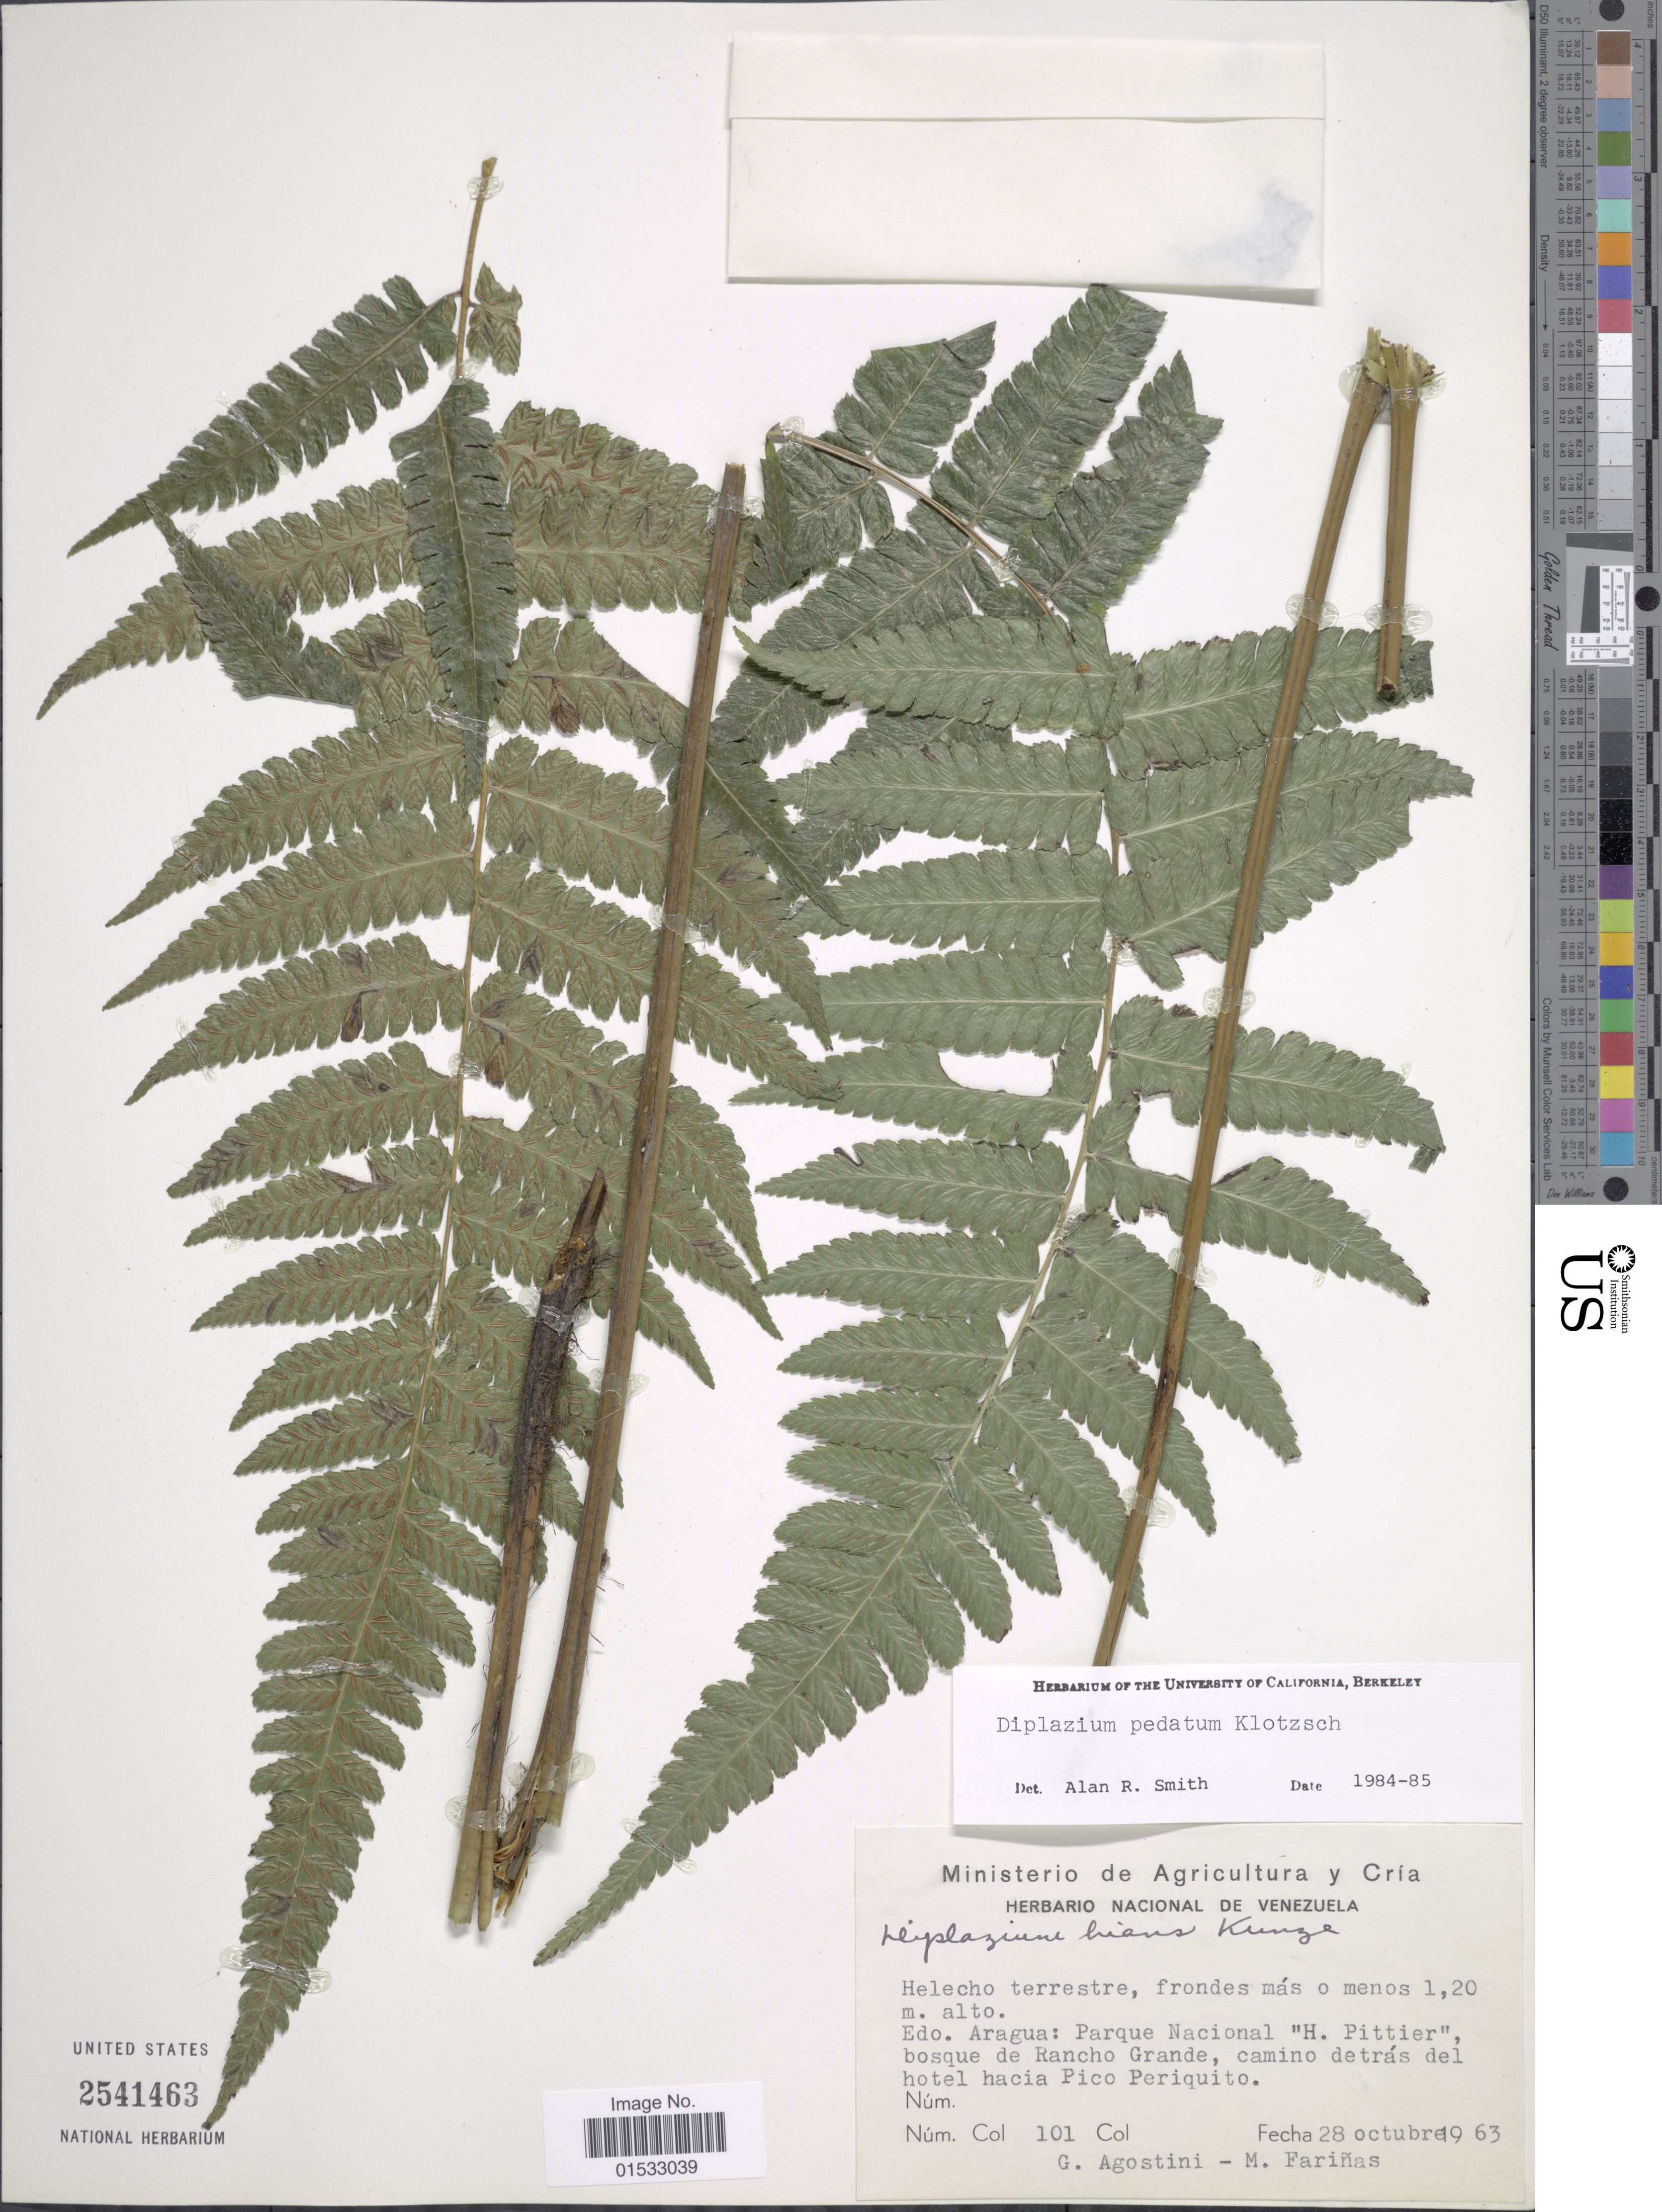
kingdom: Plantae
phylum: Tracheophyta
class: Polypodiopsida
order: Polypodiales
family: Athyriaceae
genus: Diplazium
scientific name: Diplazium pedatum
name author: Klotzsch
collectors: G. Agostini & M. Fariñas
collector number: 101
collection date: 1963-02-28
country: Venezuela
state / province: Aragua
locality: Parque Nacional "H. Pittier", bosque de Rancho Grande, camino detrás del hotel hacia Pico Periquito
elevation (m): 120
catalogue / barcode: US 2541463